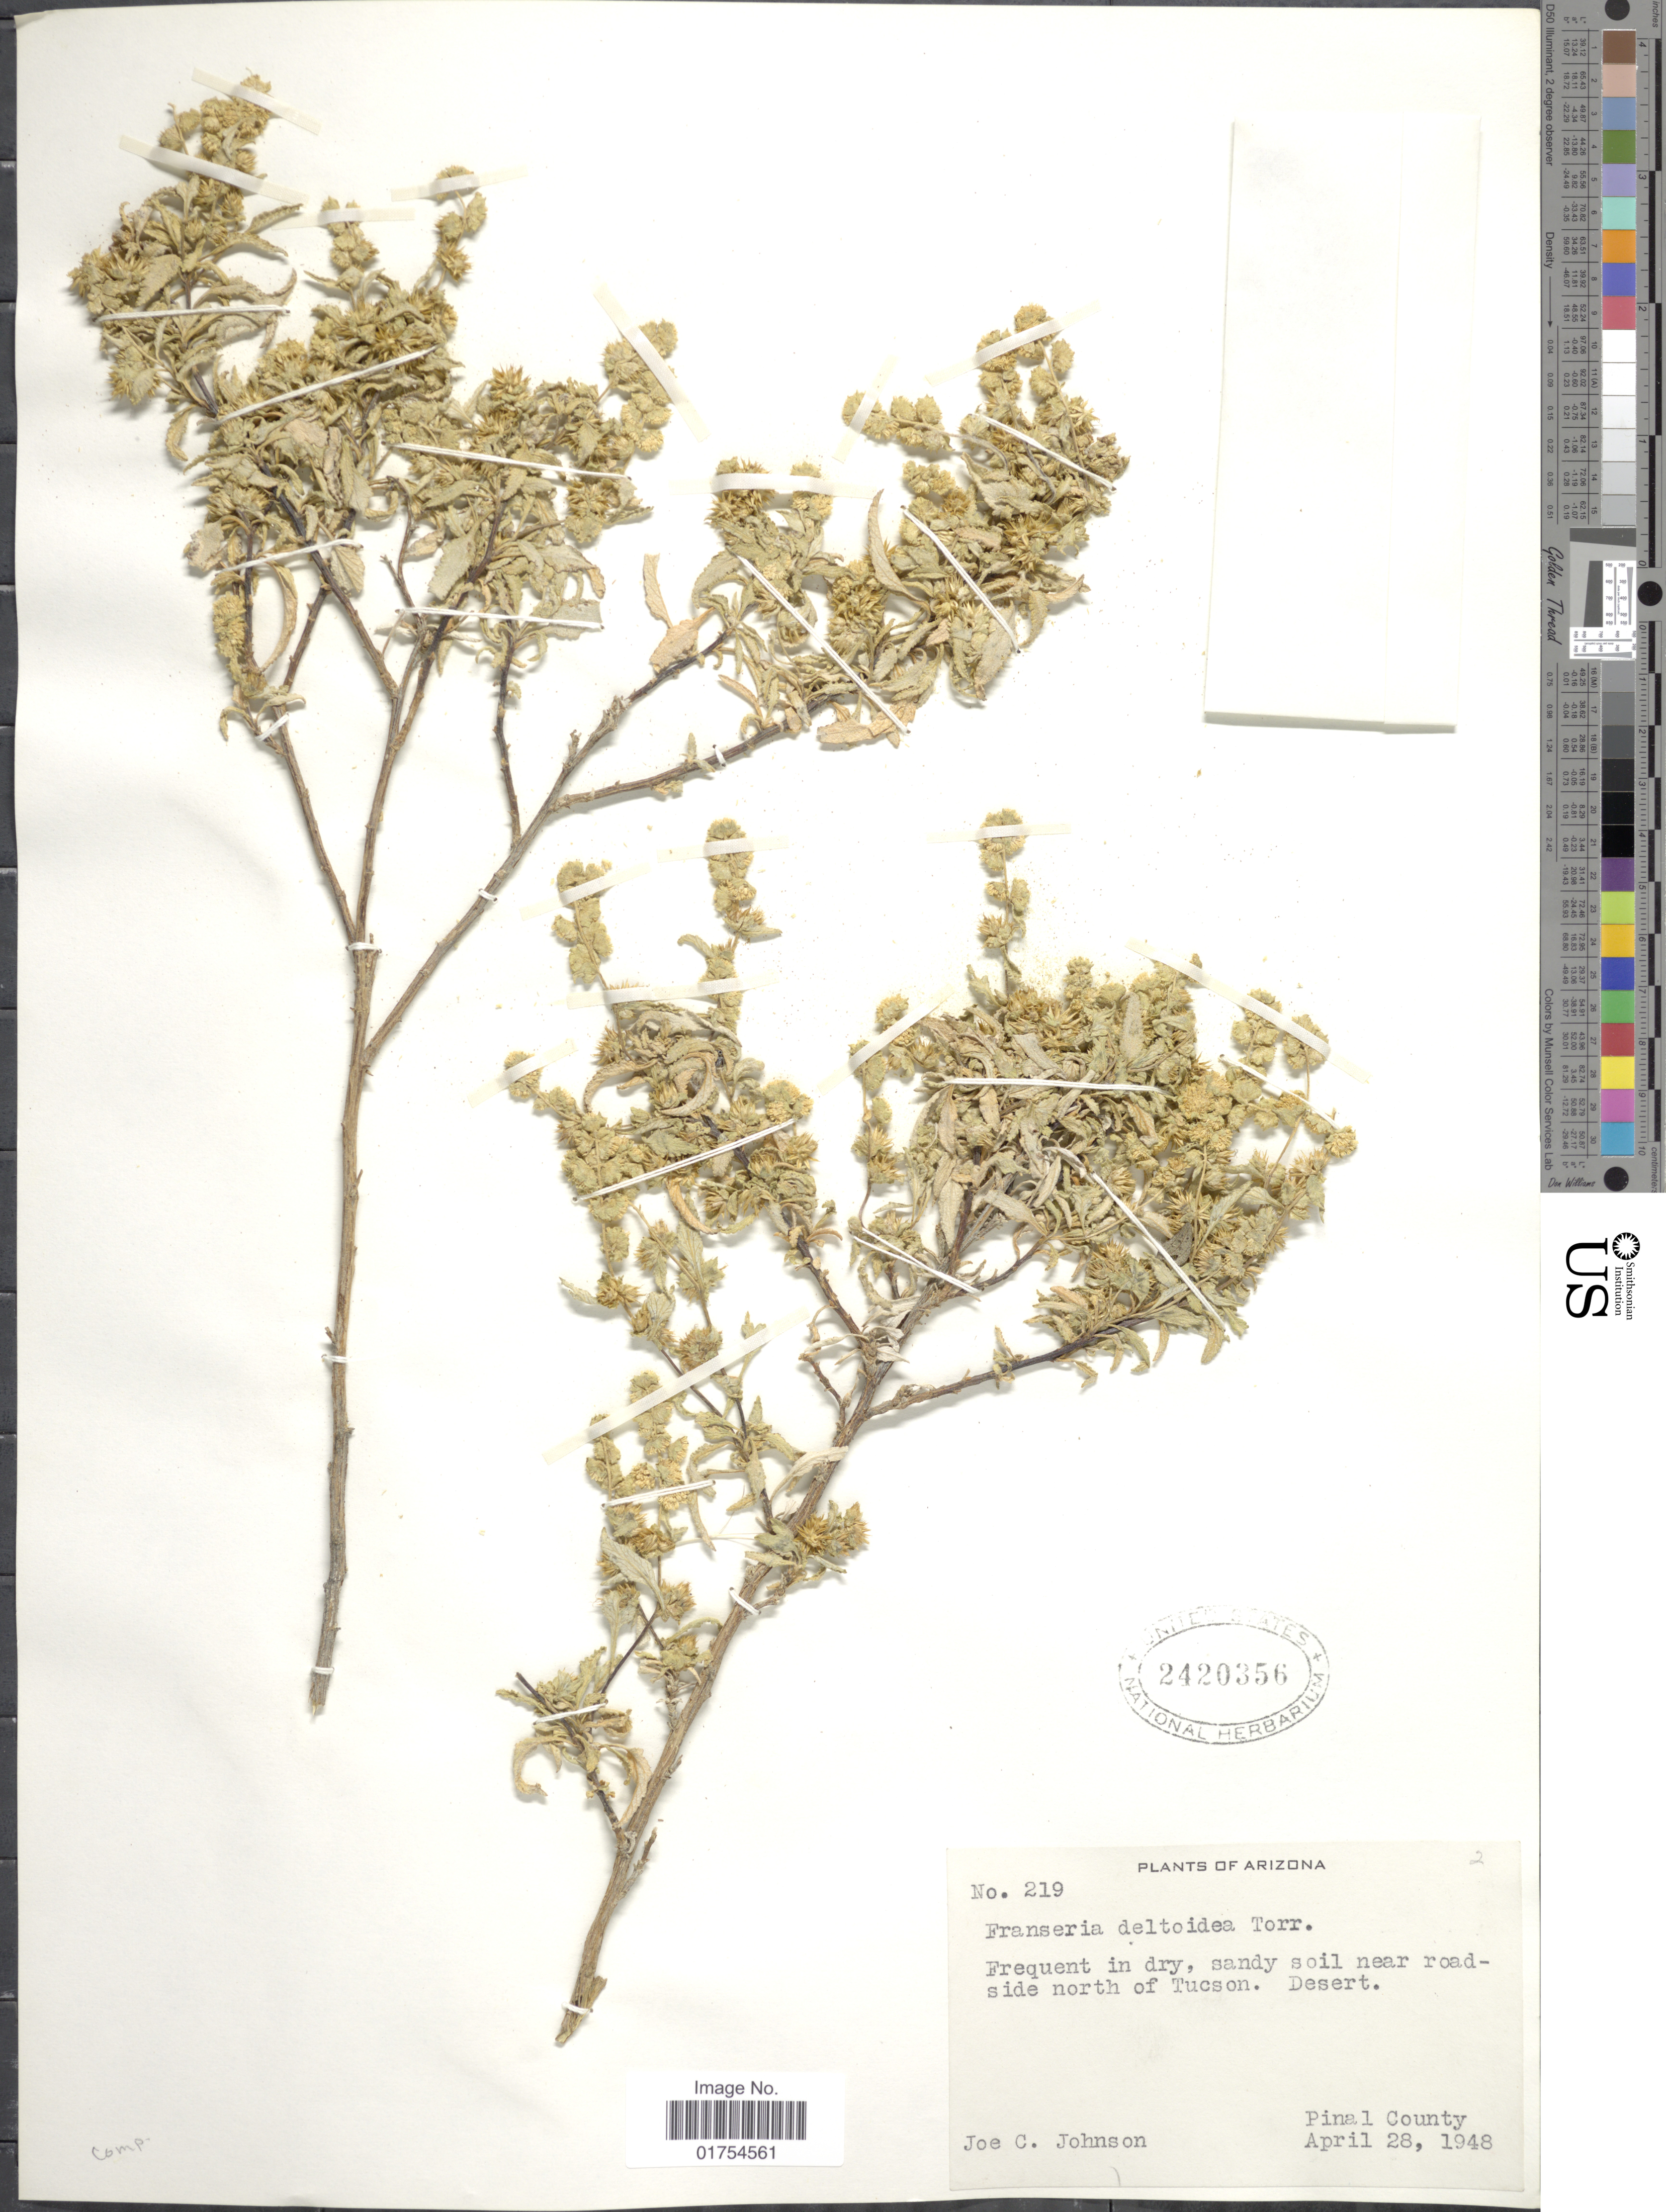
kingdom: Plantae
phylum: Tracheophyta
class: Magnoliopsida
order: Asterales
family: Asteraceae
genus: Franseria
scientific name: Franseria deltoidea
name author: Torr.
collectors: J. C. Johnson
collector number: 219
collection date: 1948-04-28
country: United States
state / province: Arizona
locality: Frequent in dry, sandy soil near roadside north of Tucson. Desert, Pinal County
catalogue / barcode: US 2420356